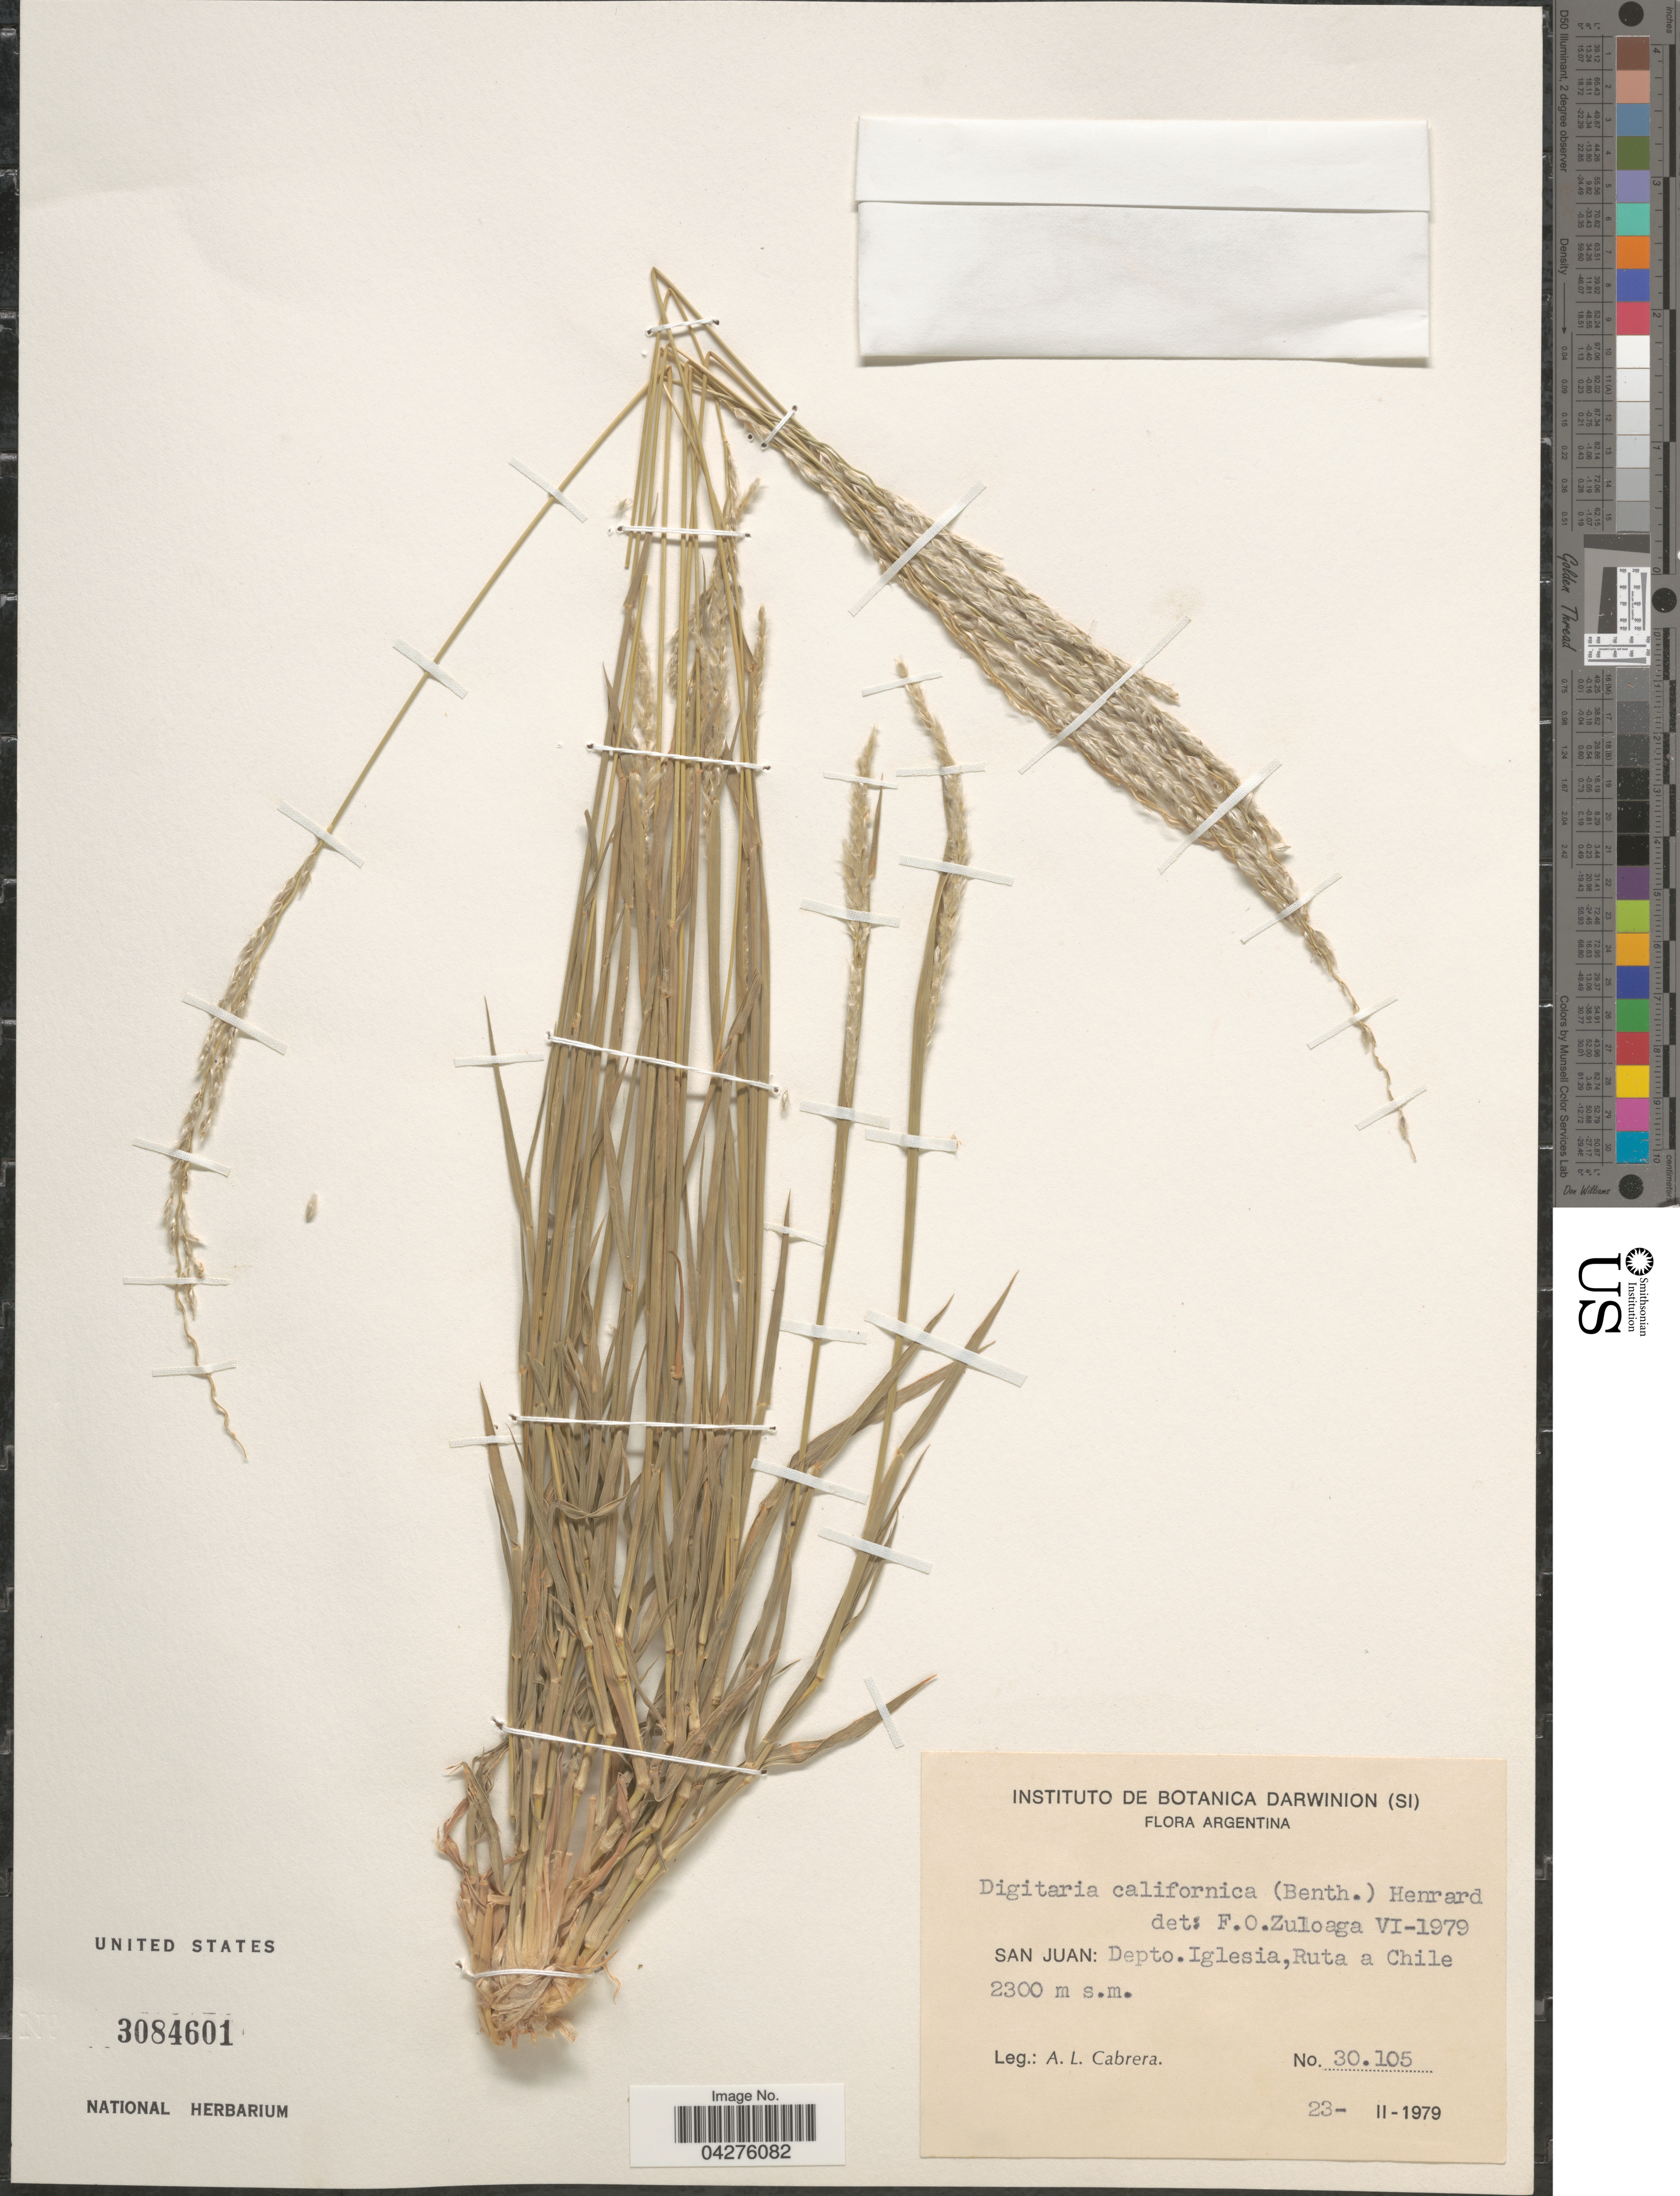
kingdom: Plantae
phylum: Tracheophyta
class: Liliopsida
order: Poales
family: Poaceae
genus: Digitaria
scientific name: Digitaria californica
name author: (Benth.) Henr.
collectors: A. L. Cabrera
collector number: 30105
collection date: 1979-02-23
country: Argentina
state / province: San Juan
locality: Depto. Iglesia, Ruta a Chile.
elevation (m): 2300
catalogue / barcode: US 3084601